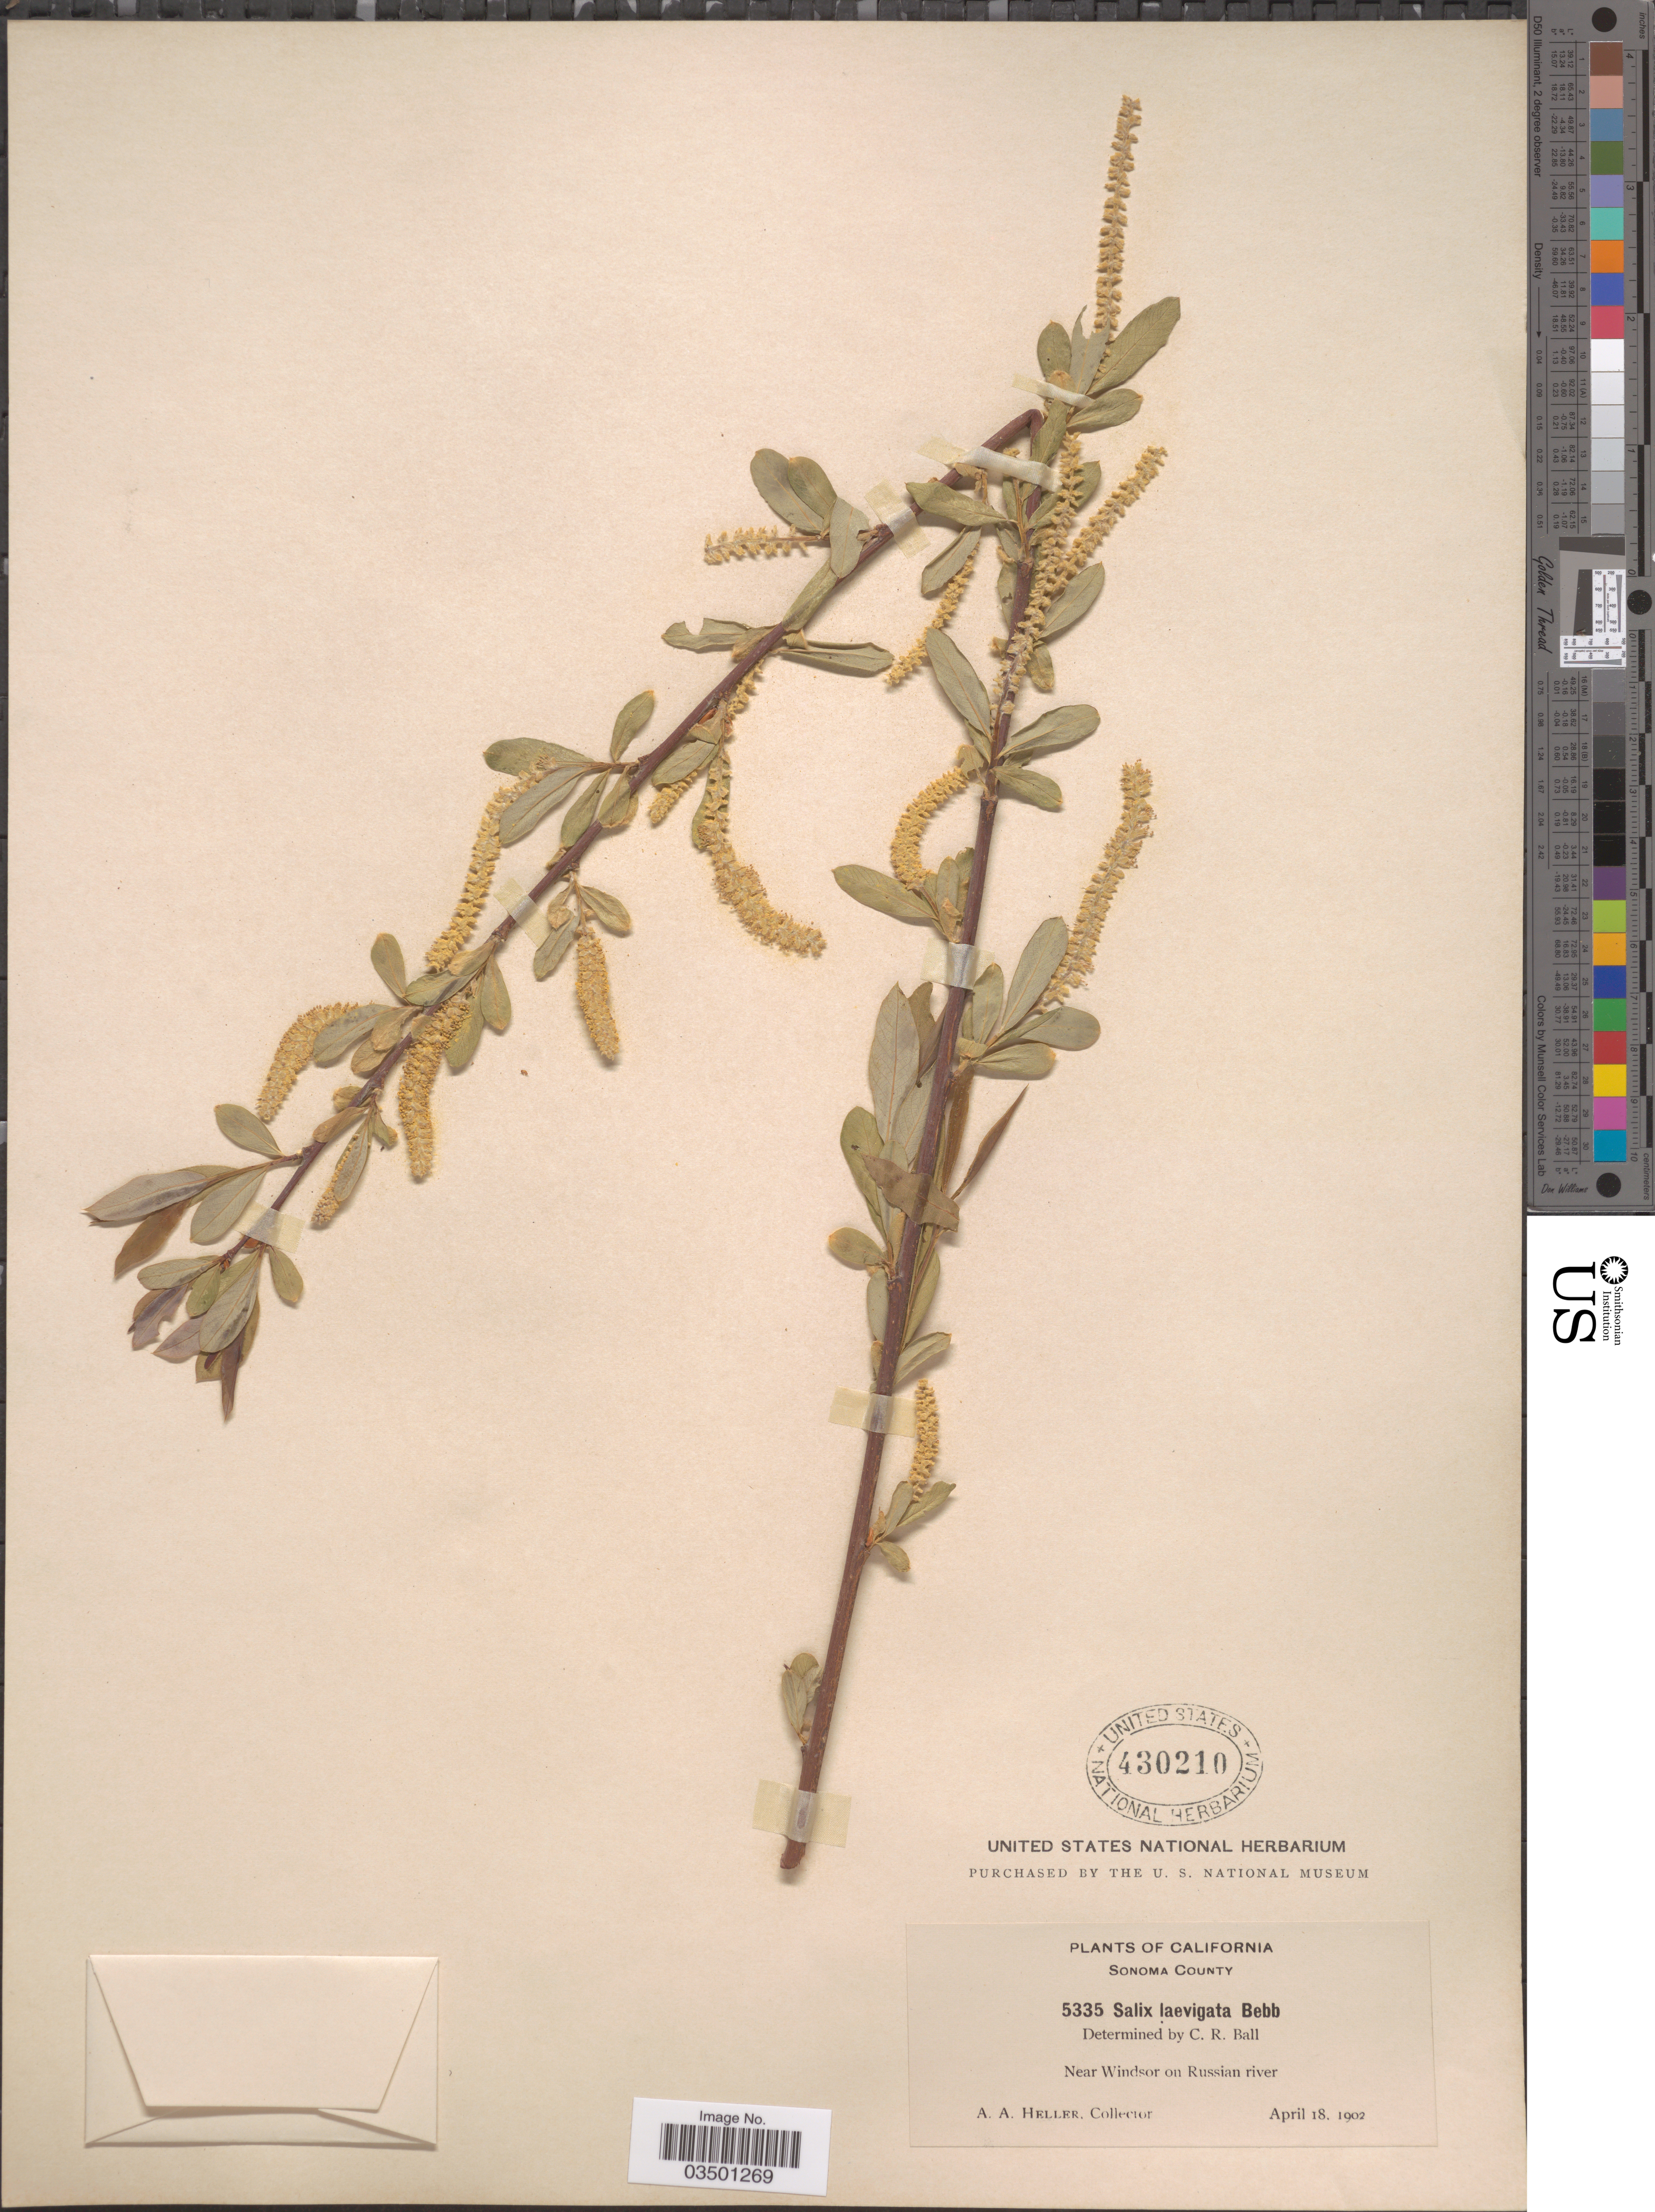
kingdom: Plantae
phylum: Tracheophyta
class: Magnoliopsida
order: Malpighiales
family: Salicaceae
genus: Salix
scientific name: Salix lasiolepis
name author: Benth.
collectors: A. A. Heller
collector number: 5335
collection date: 1902-04-18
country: United States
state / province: California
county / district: Sonoma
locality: Sonoma County. Near Windsor on Russian river.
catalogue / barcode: US 430210